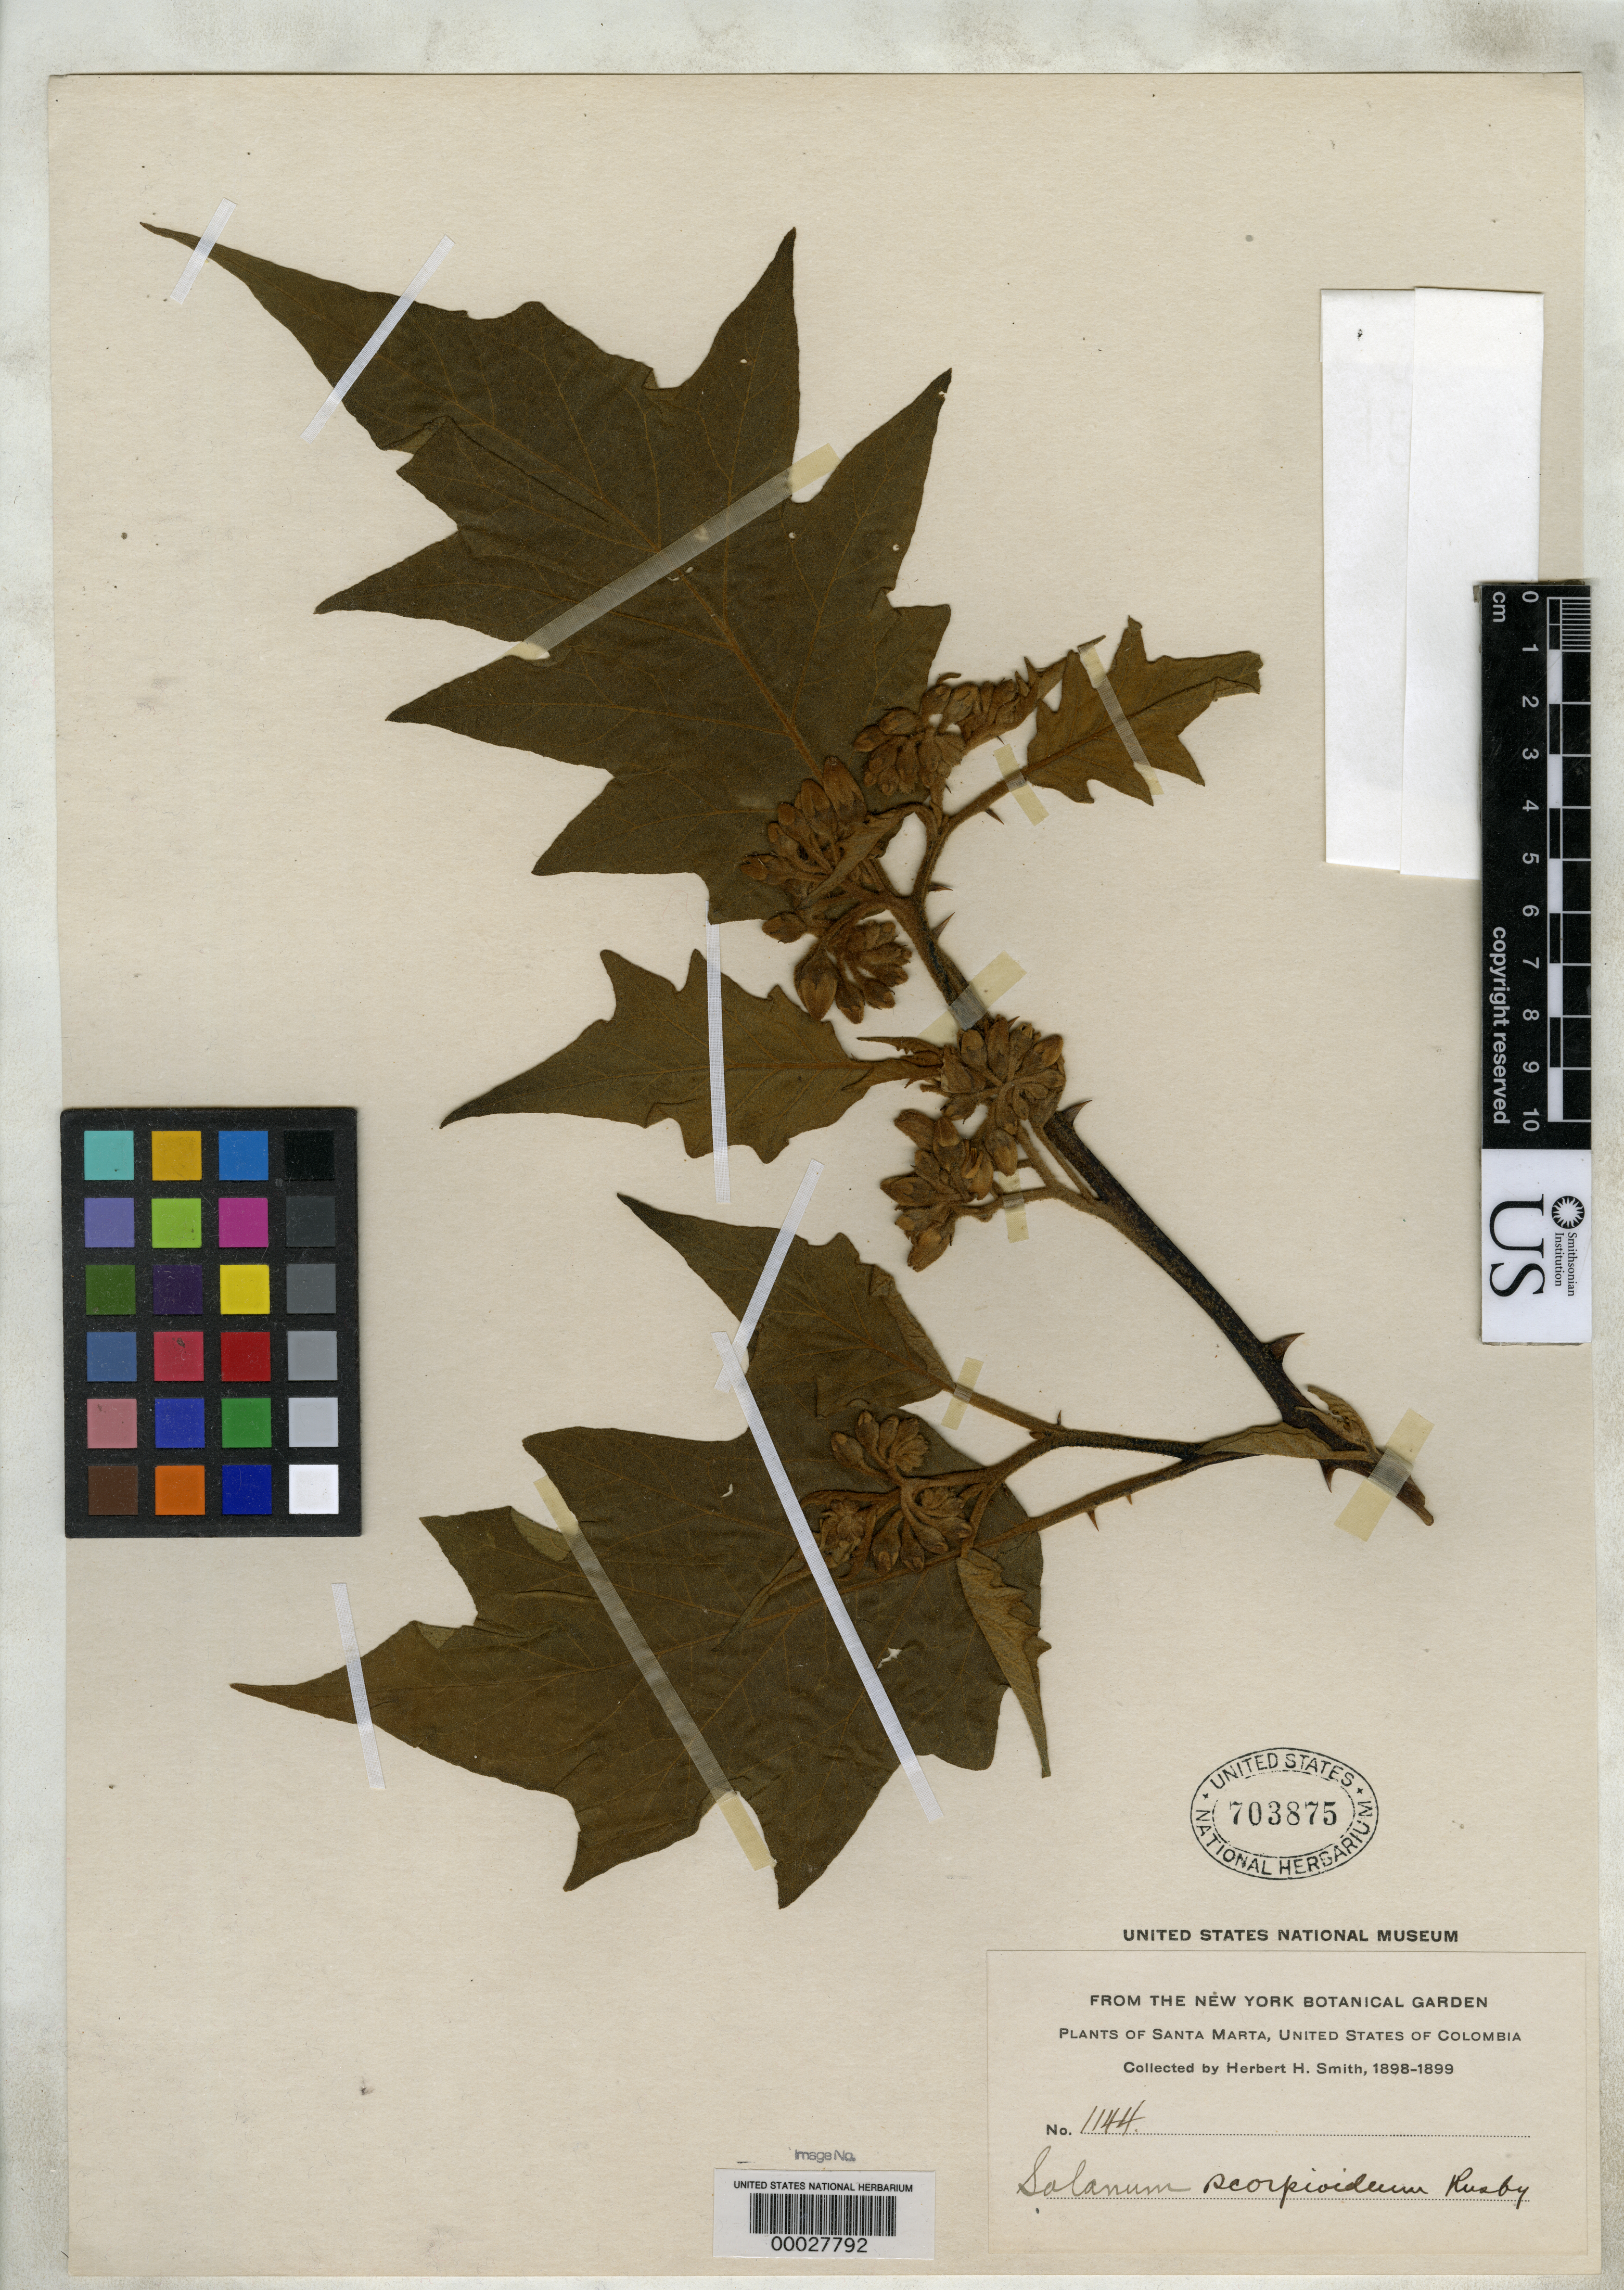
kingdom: Plantae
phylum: Tracheophyta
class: Magnoliopsida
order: Solanales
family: Solanaceae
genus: Solanum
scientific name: Solanum scorpioideum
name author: Rusby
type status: Isotype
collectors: Herbert H. Smith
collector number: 1144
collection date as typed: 08 Dec 1898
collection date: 1898-12-08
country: Colombia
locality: Las Nubas.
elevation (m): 1372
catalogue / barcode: US 703875